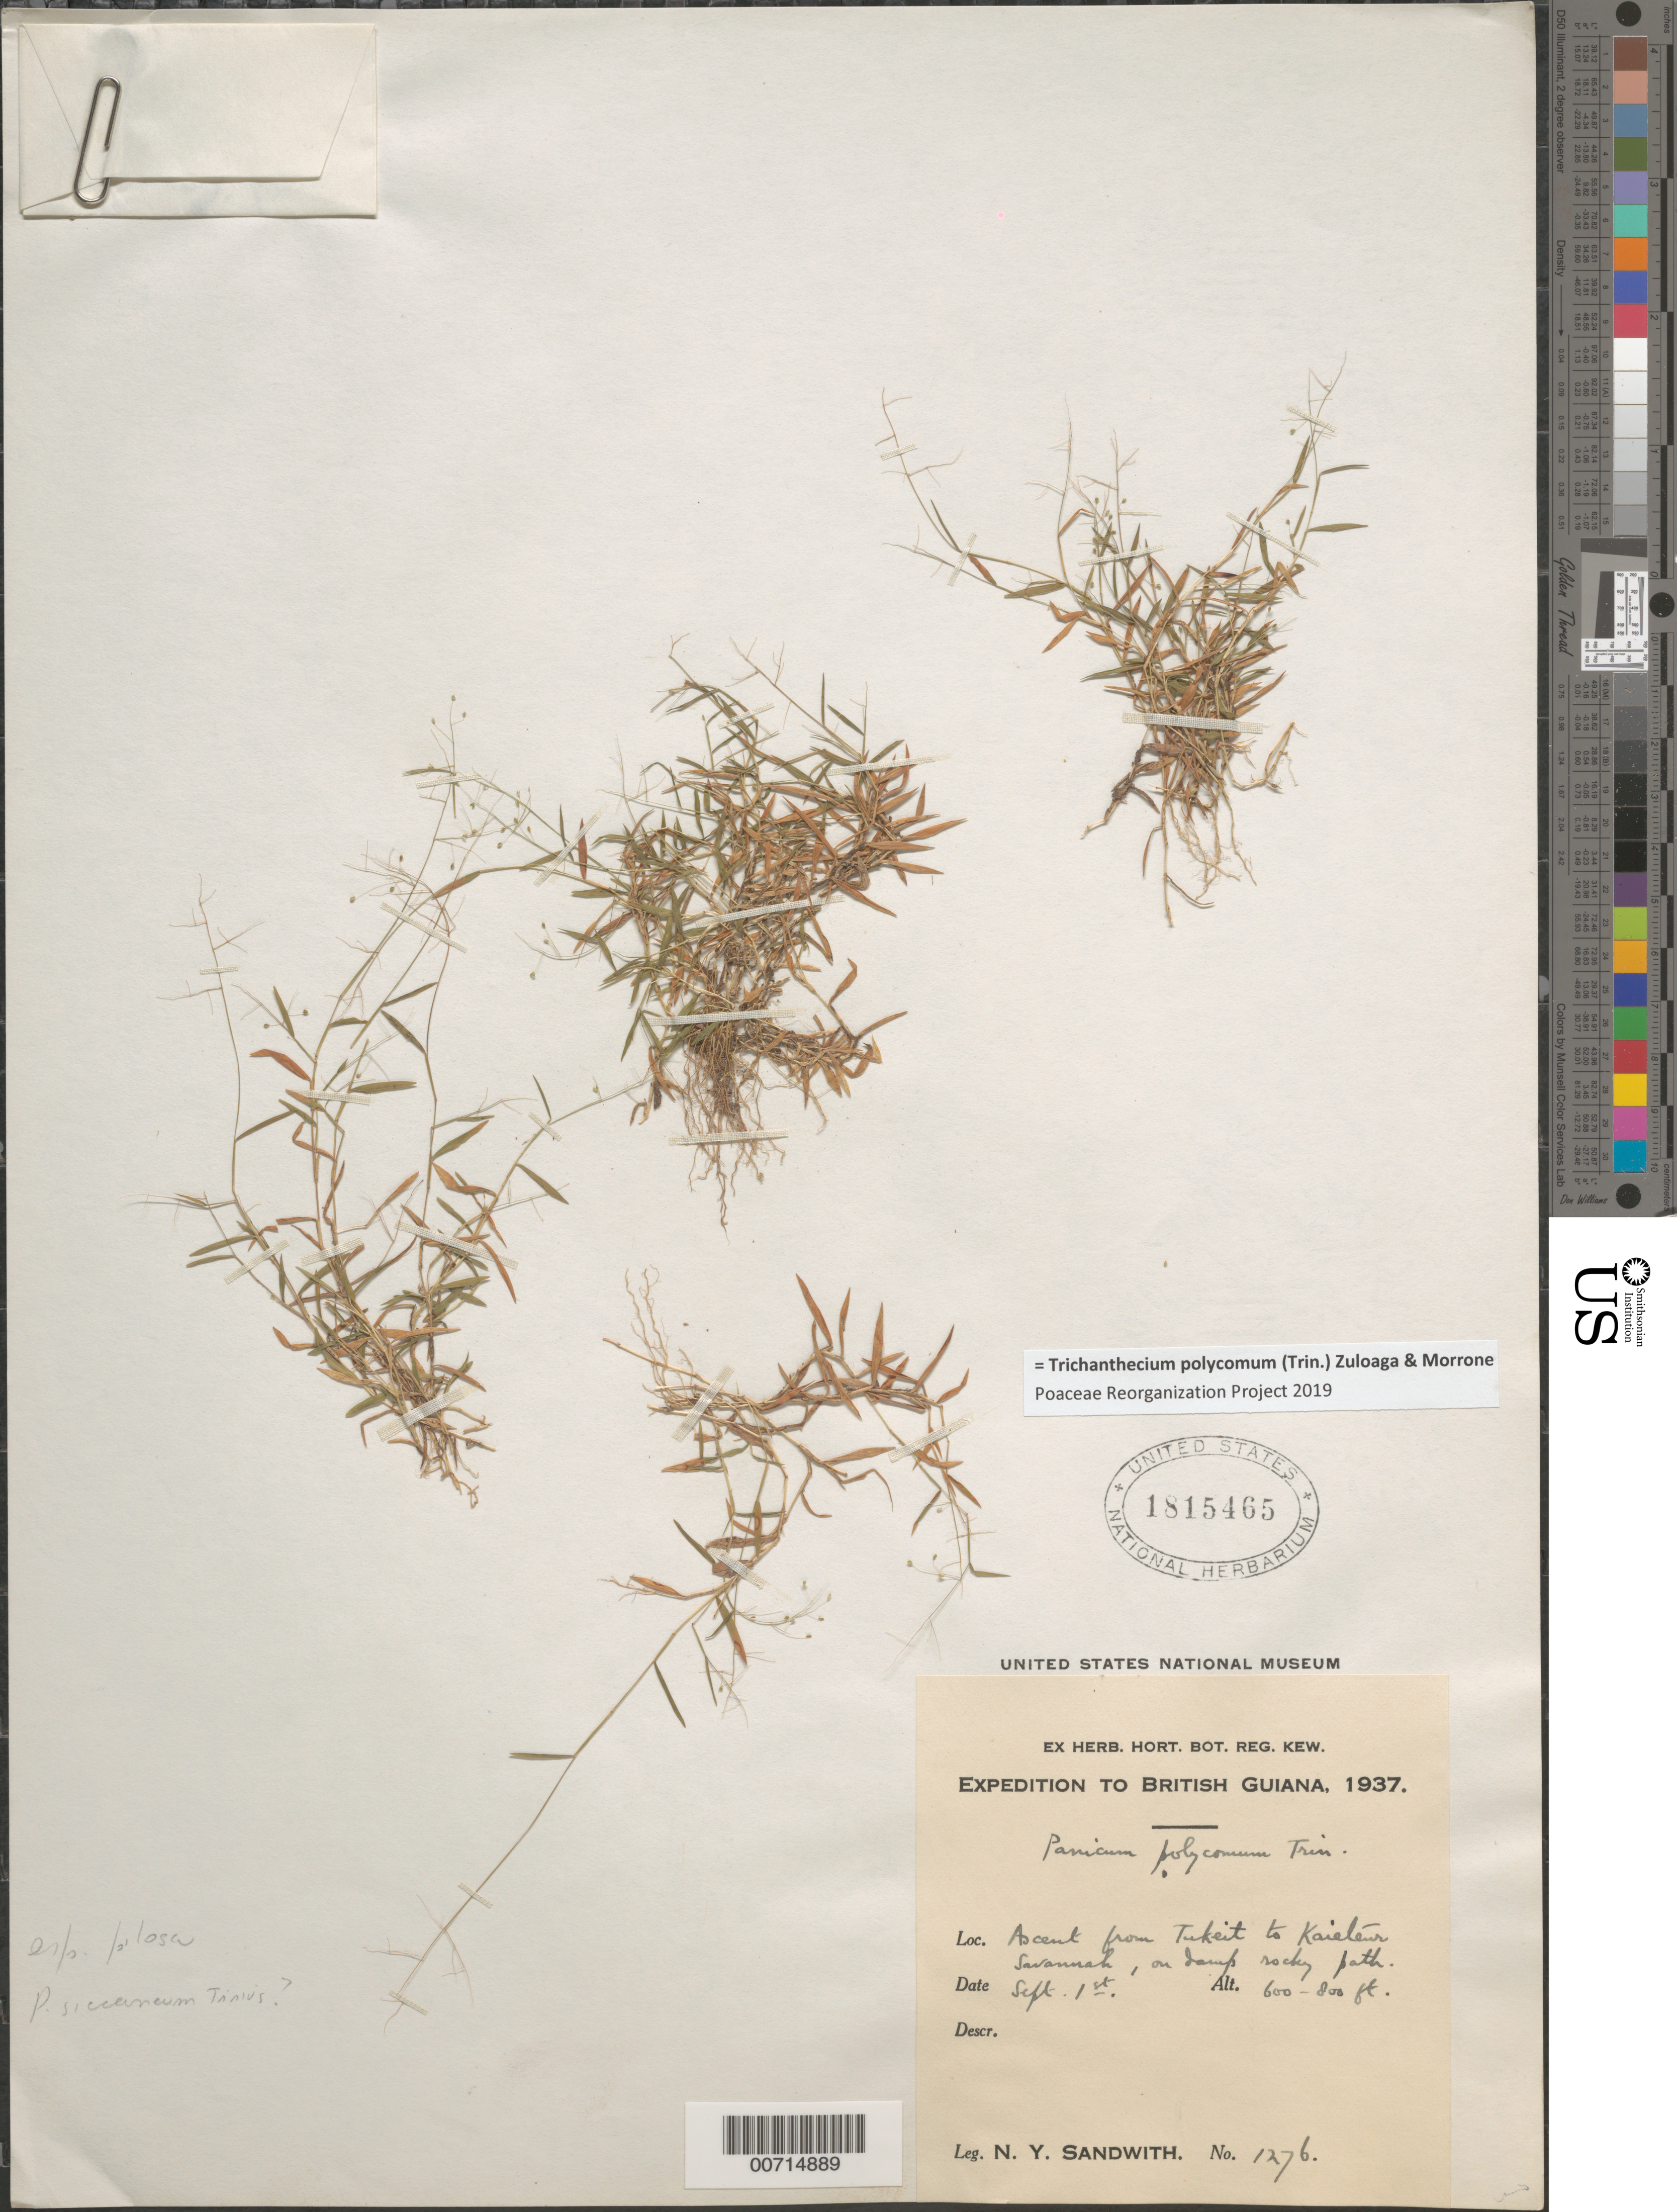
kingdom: Plantae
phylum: Tracheophyta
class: Liliopsida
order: Poales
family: Poaceae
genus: Trichanthecium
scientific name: Trichanthecium polycomum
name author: (Trin.) Zuloaga & Morrone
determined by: Poaceae Reorganization Project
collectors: N. Y. Sandwith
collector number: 1276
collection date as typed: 1-Sep-37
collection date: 1937-09-01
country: Guyana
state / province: Potaro-Siparuni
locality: Tukeit to Kaieteur Savanna, ascent from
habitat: Damp rocky path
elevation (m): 183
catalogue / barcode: US 1815465